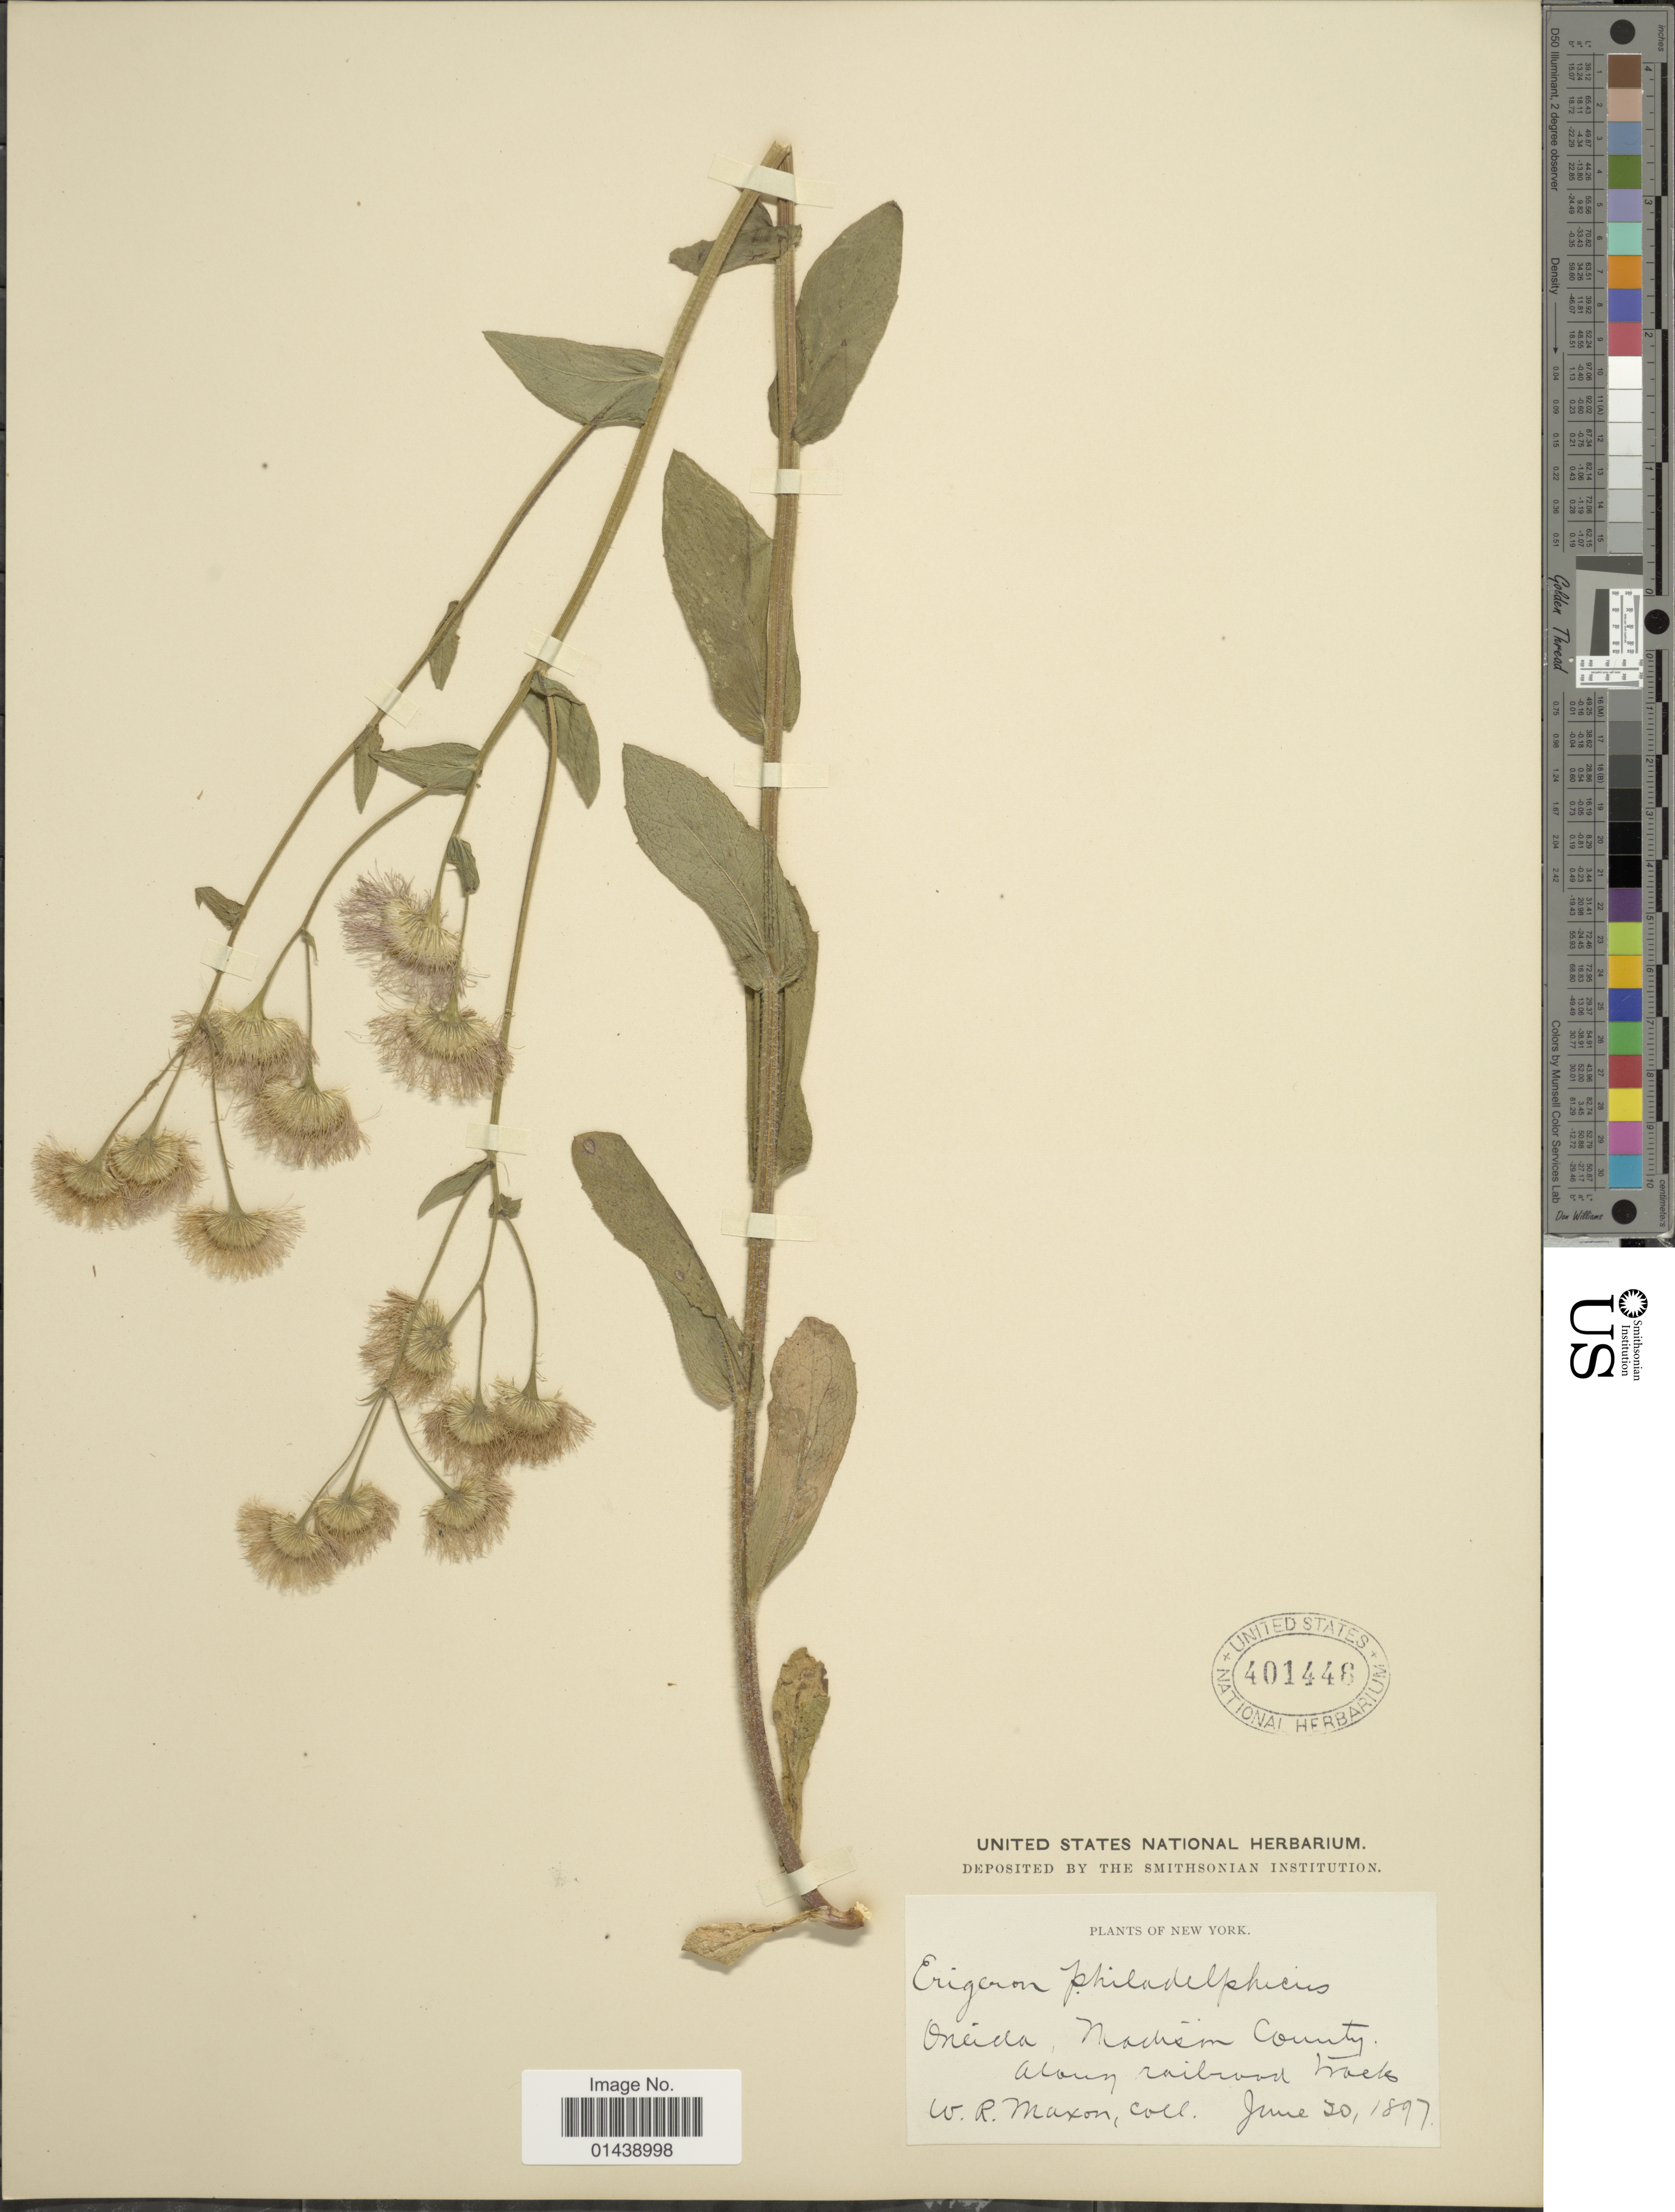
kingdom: Plantae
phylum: Tracheophyta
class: Magnoliopsida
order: Asterales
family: Asteraceae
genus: Erigeron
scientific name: Erigeron philadelphicus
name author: L.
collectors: W. R. Maxon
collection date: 1897-06-20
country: United States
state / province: New York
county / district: Oneida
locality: Oneida, Madison County. Along railroad tracks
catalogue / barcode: US 401446